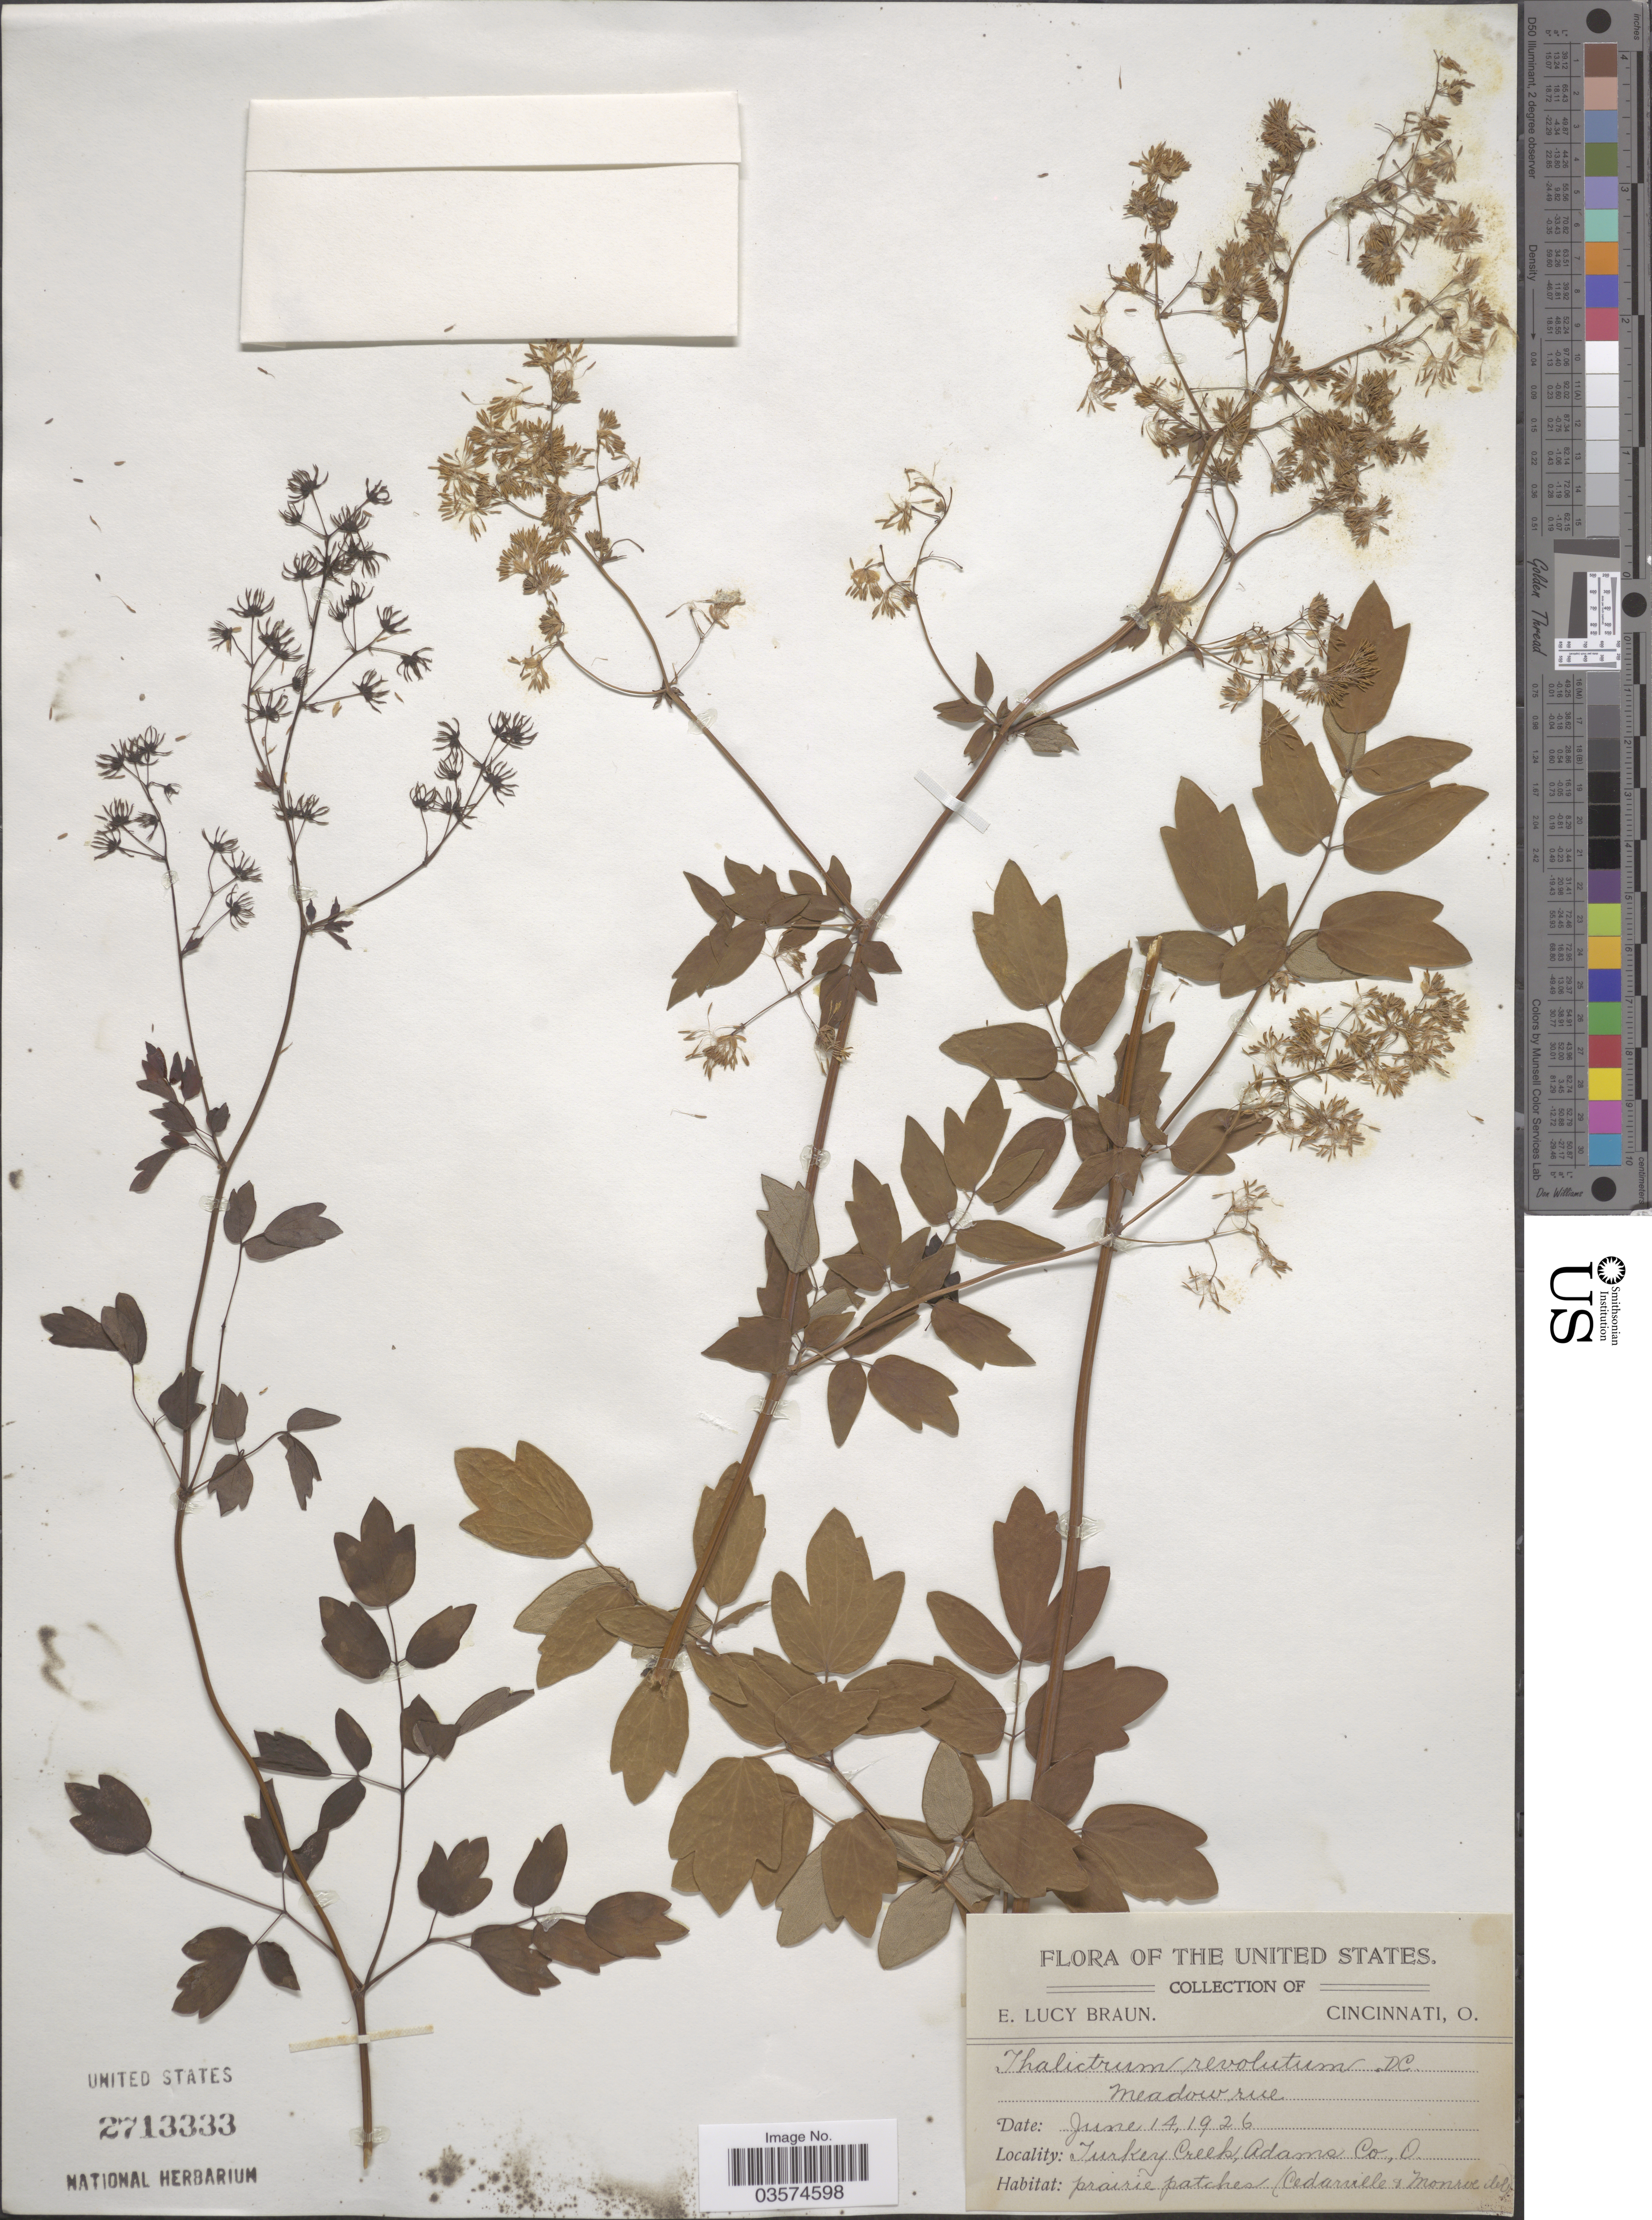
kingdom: Plantae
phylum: Tracheophyta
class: Magnoliopsida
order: Ranunculales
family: Ranunculaceae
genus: Thalictrum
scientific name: Thalictrum amphibolum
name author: Greene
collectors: E. L. Braun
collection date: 1926-06-14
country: United States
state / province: Ohio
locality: Turkey Creek, Adams Co. Prairie patches (Cedarville & Monroe Co).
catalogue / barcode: US 2713333